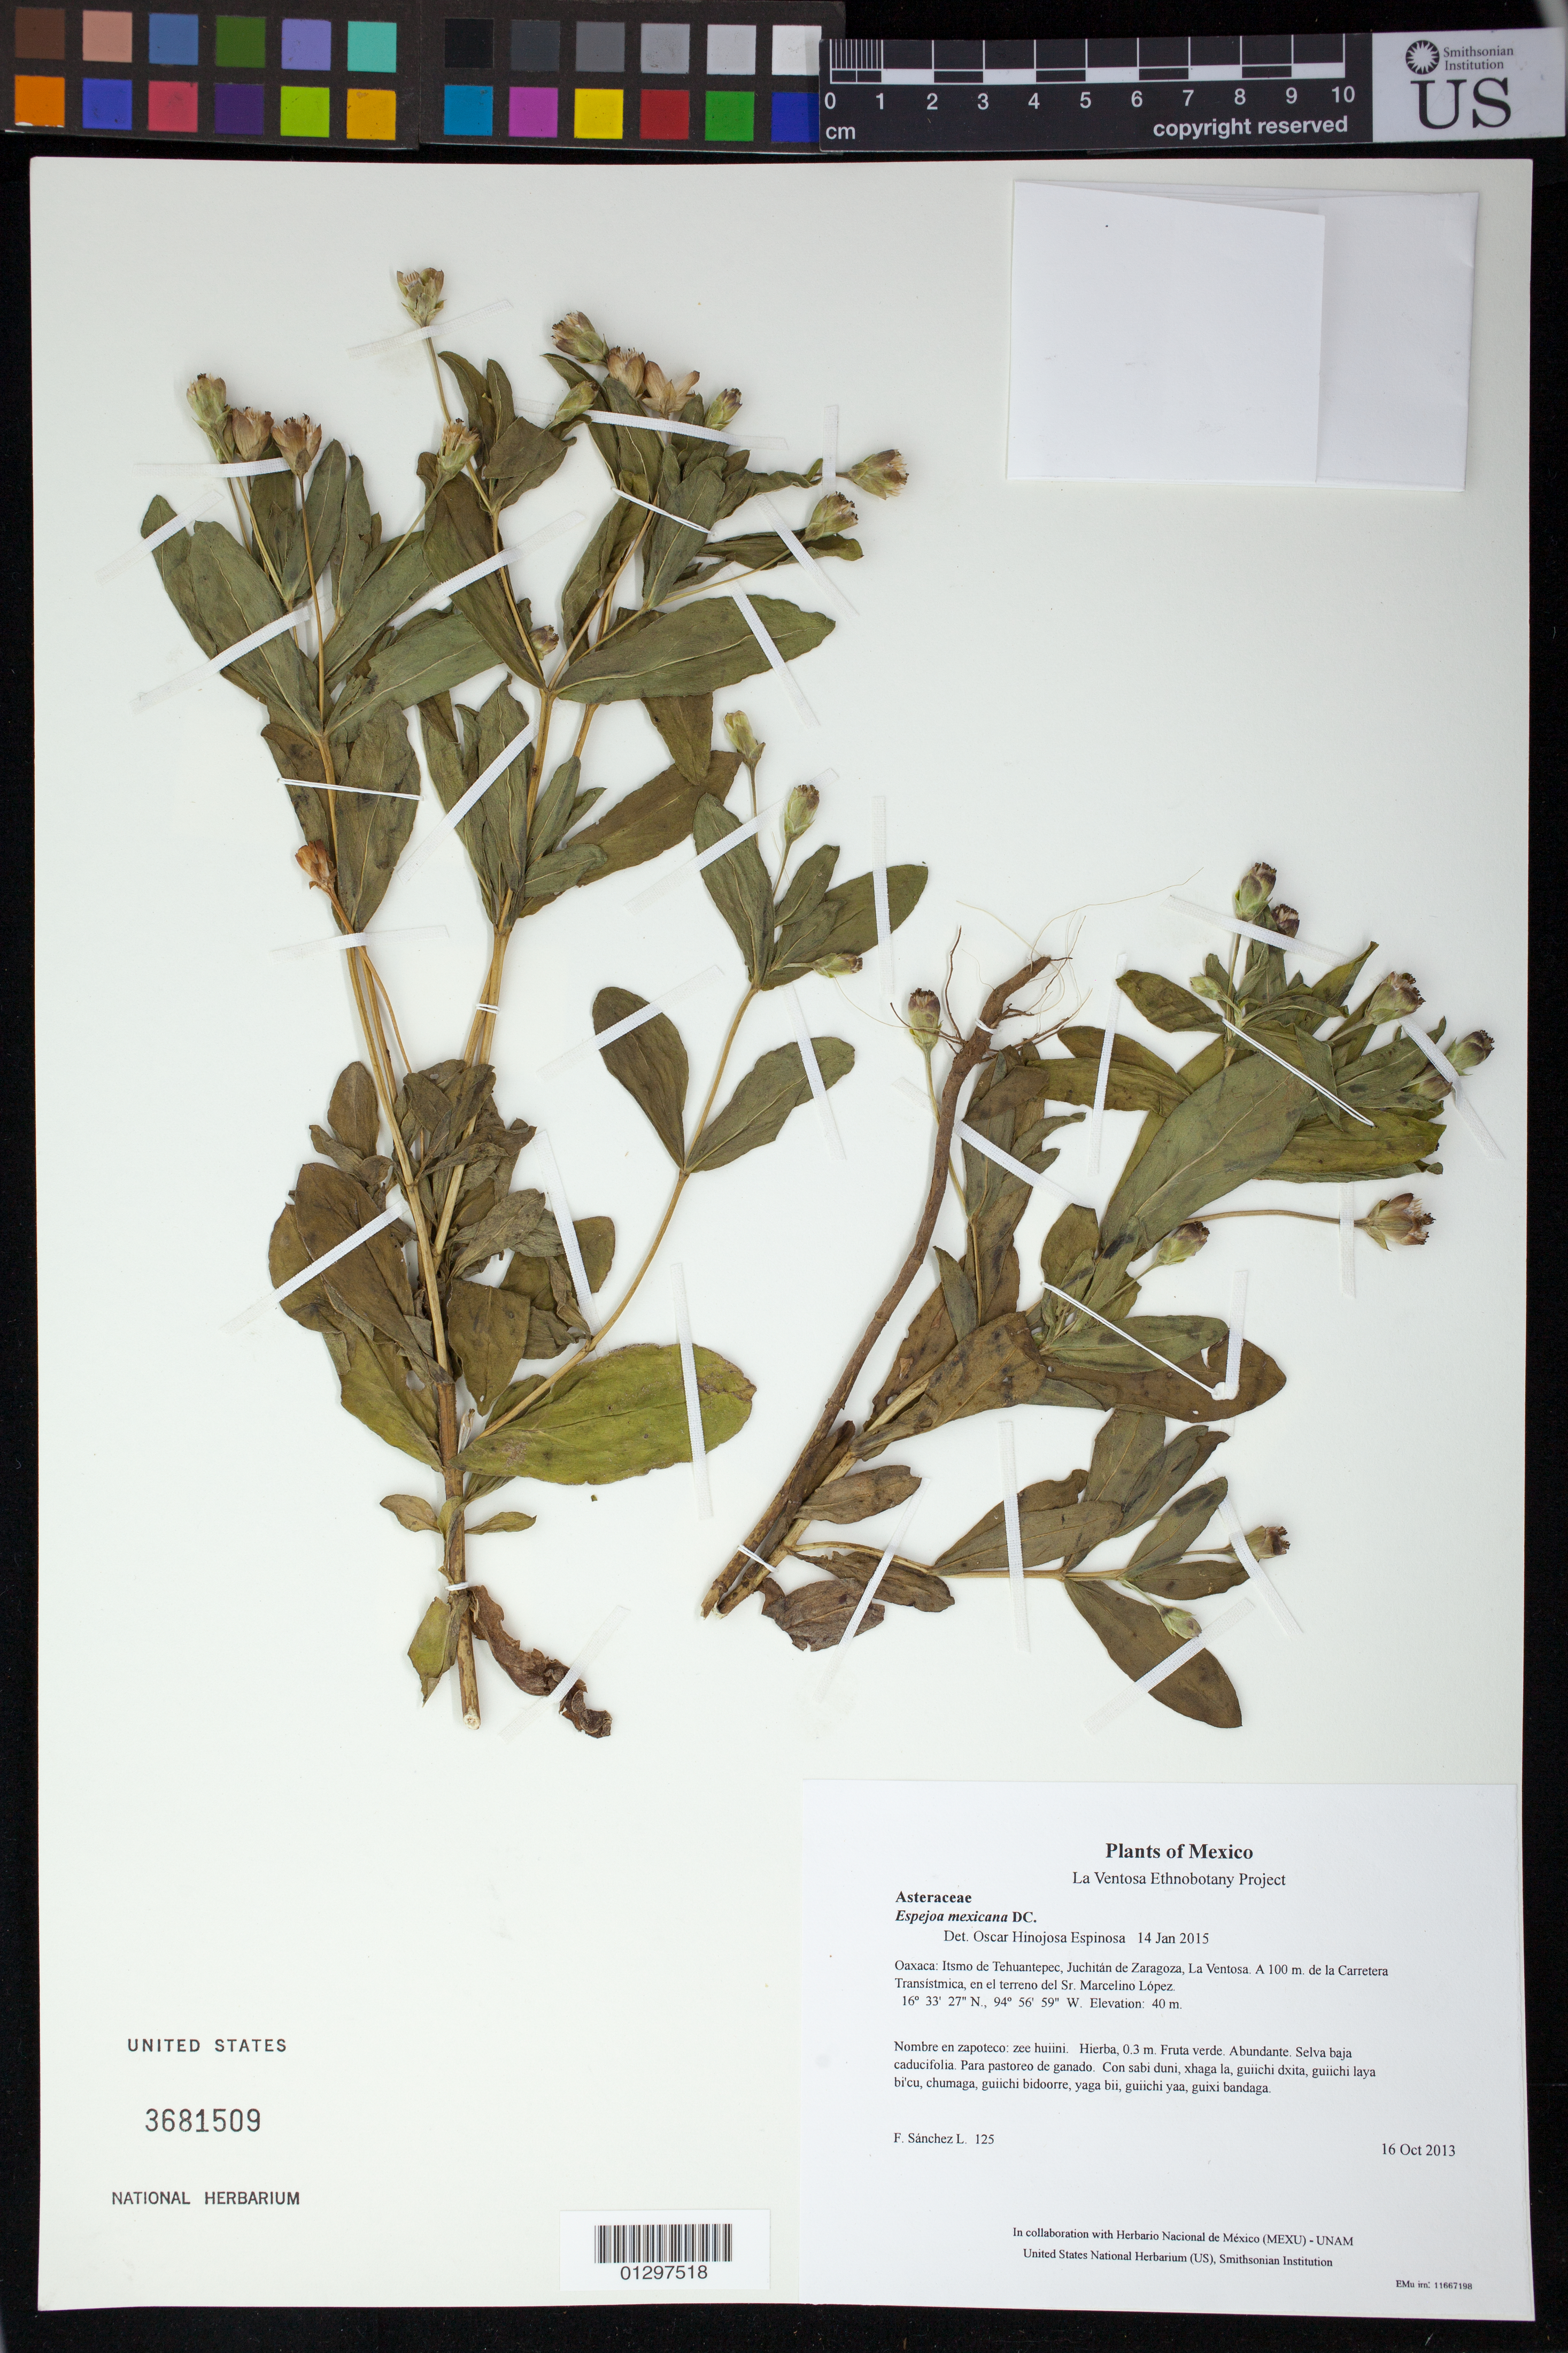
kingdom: Plantae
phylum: Tracheophyta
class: Magnoliopsida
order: Asterales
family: Asteraceae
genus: Espejoa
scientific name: Espejoa mexicana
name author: DC.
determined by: Hinojosa E., O.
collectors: F. Sánchez L.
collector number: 125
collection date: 2013-10-16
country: Mexico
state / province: Oaxaca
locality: Itsmo de Tehuantepec, Juchitán de Zaragoza, La Ventosa. A 100 m. de la Carretera Transístmica, en el terreno del Sr. Marcelino López.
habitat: Selva baja caducifolia. Para pastoreo de ganado.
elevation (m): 40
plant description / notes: JEBOT, MEXU, SERO, US; Guixi bandaga. 0.3 m. Cuaananaxhi naga'. Stale.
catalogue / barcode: US 3681509